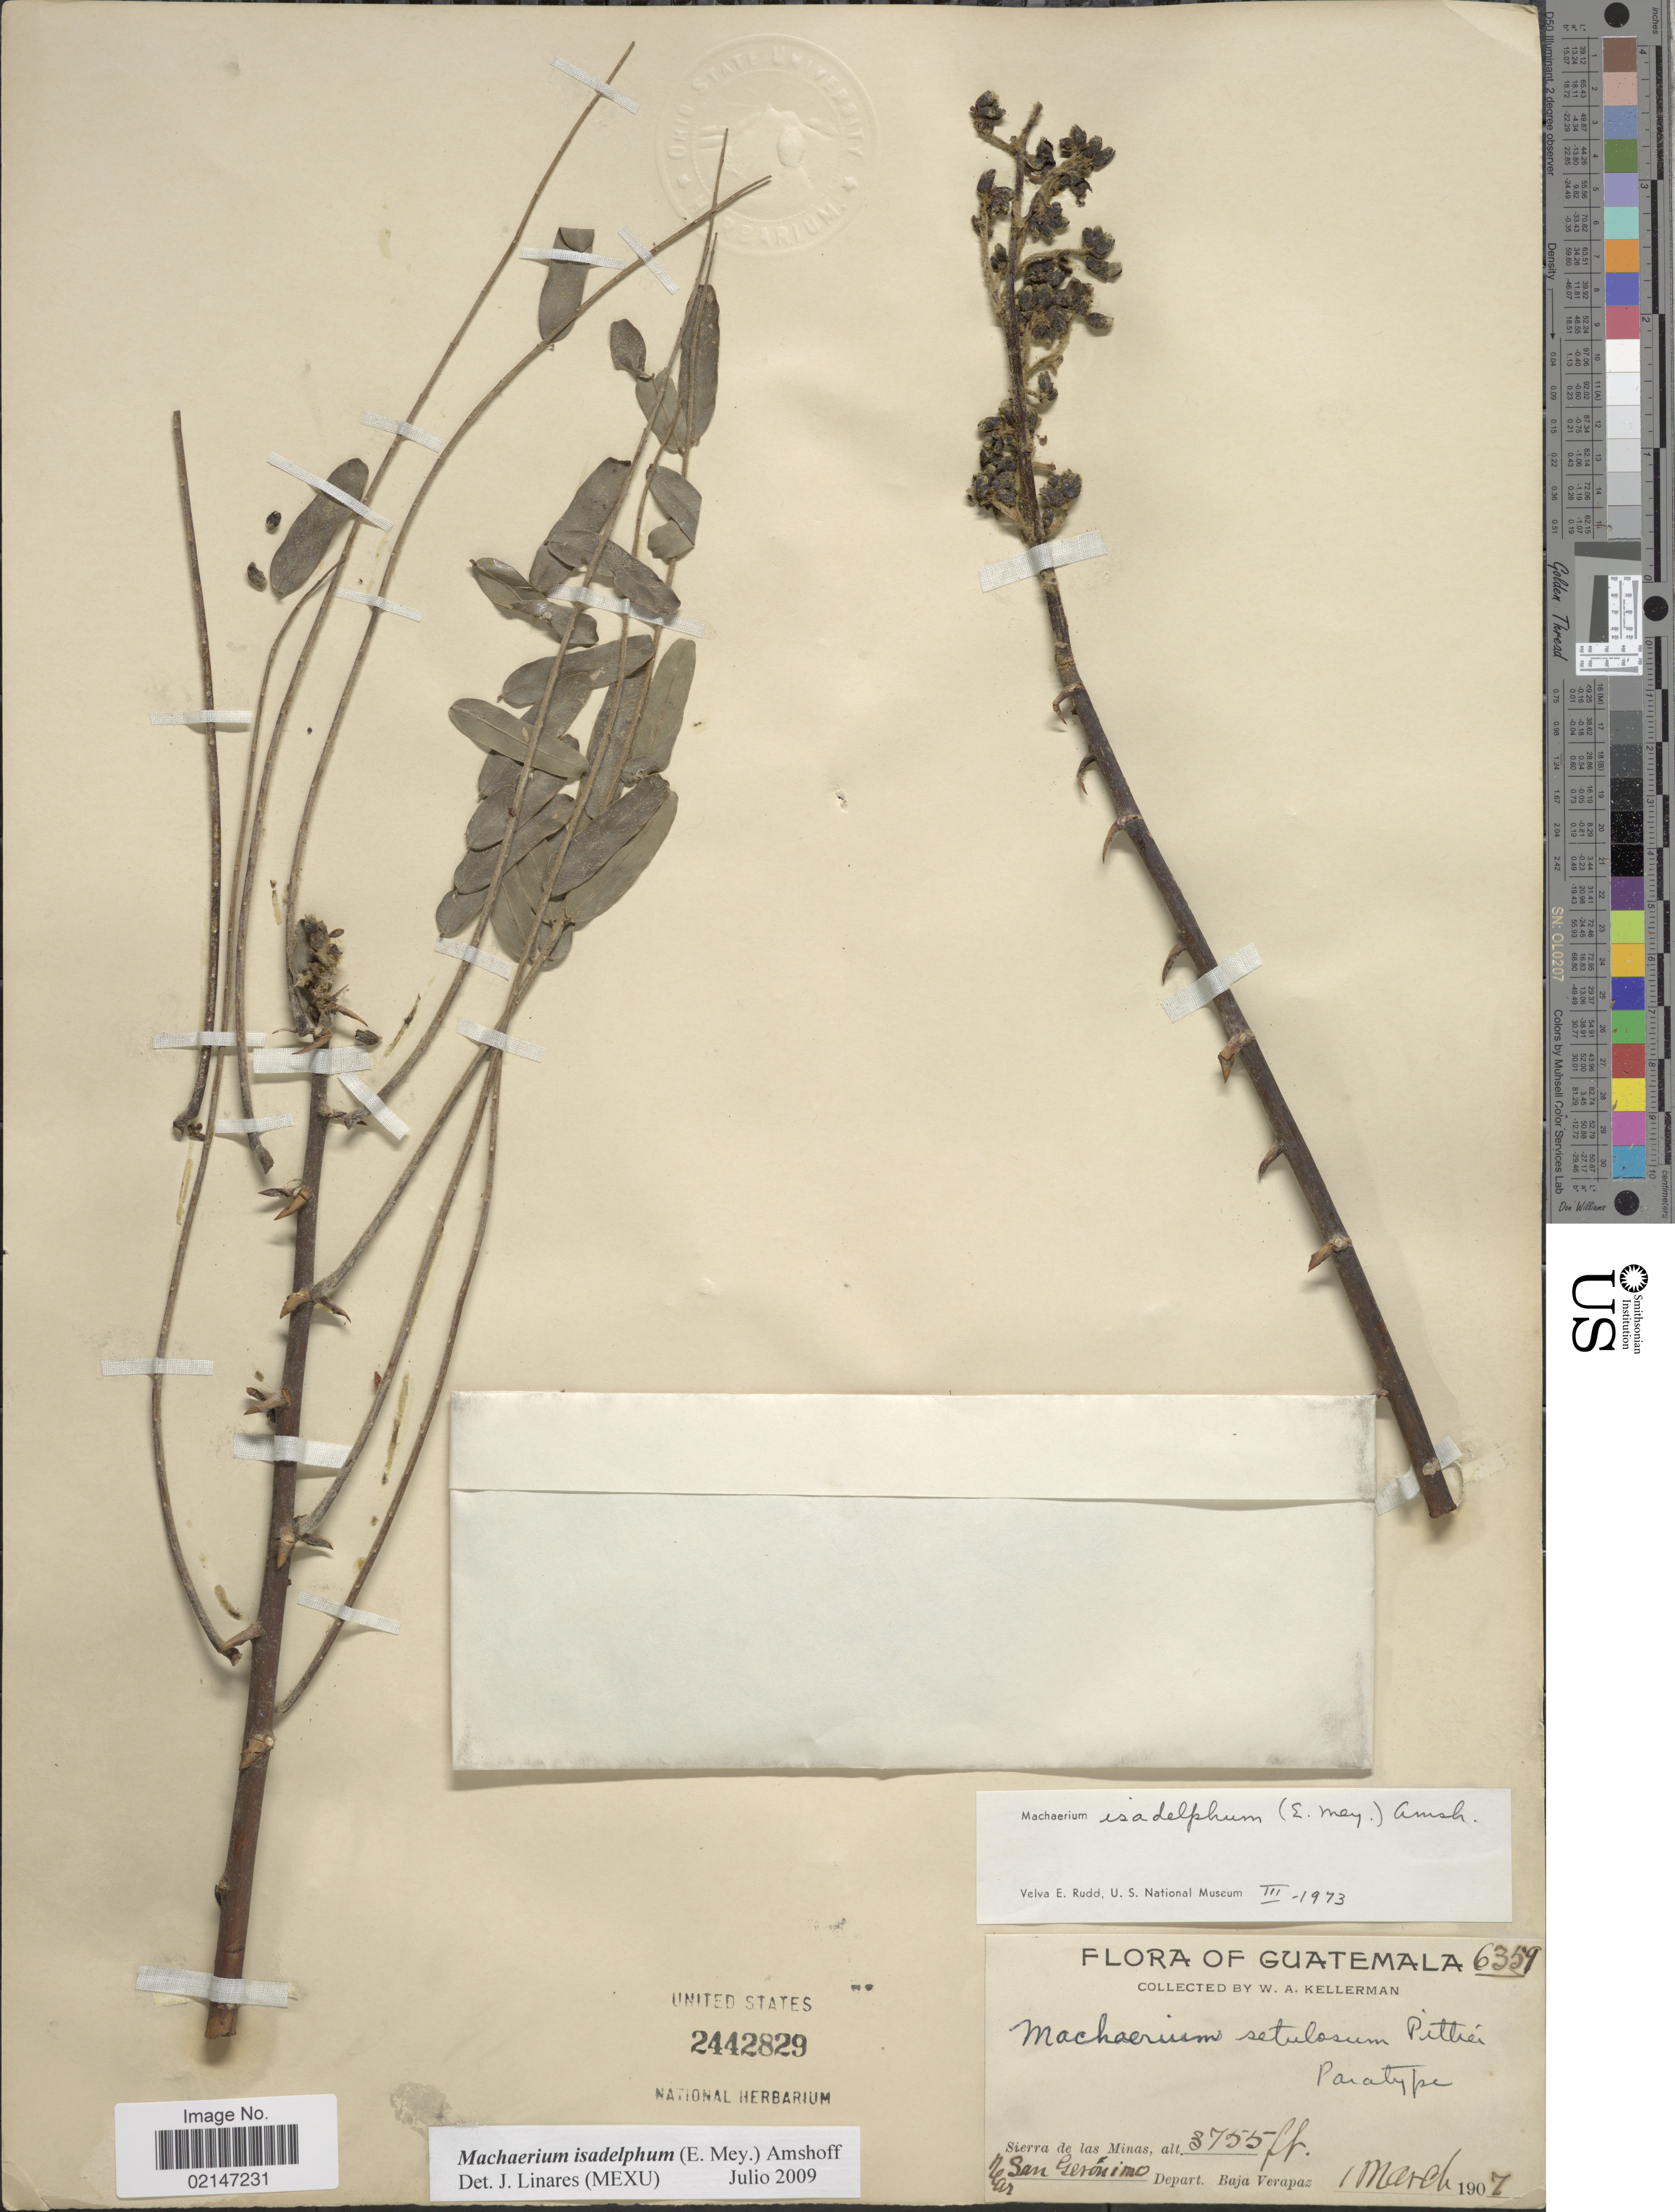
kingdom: Plantae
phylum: Tracheophyta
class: Magnoliopsida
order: Fabales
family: Fabaceae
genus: Machaerium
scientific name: Machaerium isadelphum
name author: (E. Mey.) Amshoff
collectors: W. Kellerman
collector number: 6359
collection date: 1907-03-01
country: Guatemala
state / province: Baja Verapaz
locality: Sierra de las Minas, near San Gerónimo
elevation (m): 1145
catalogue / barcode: US 2442829